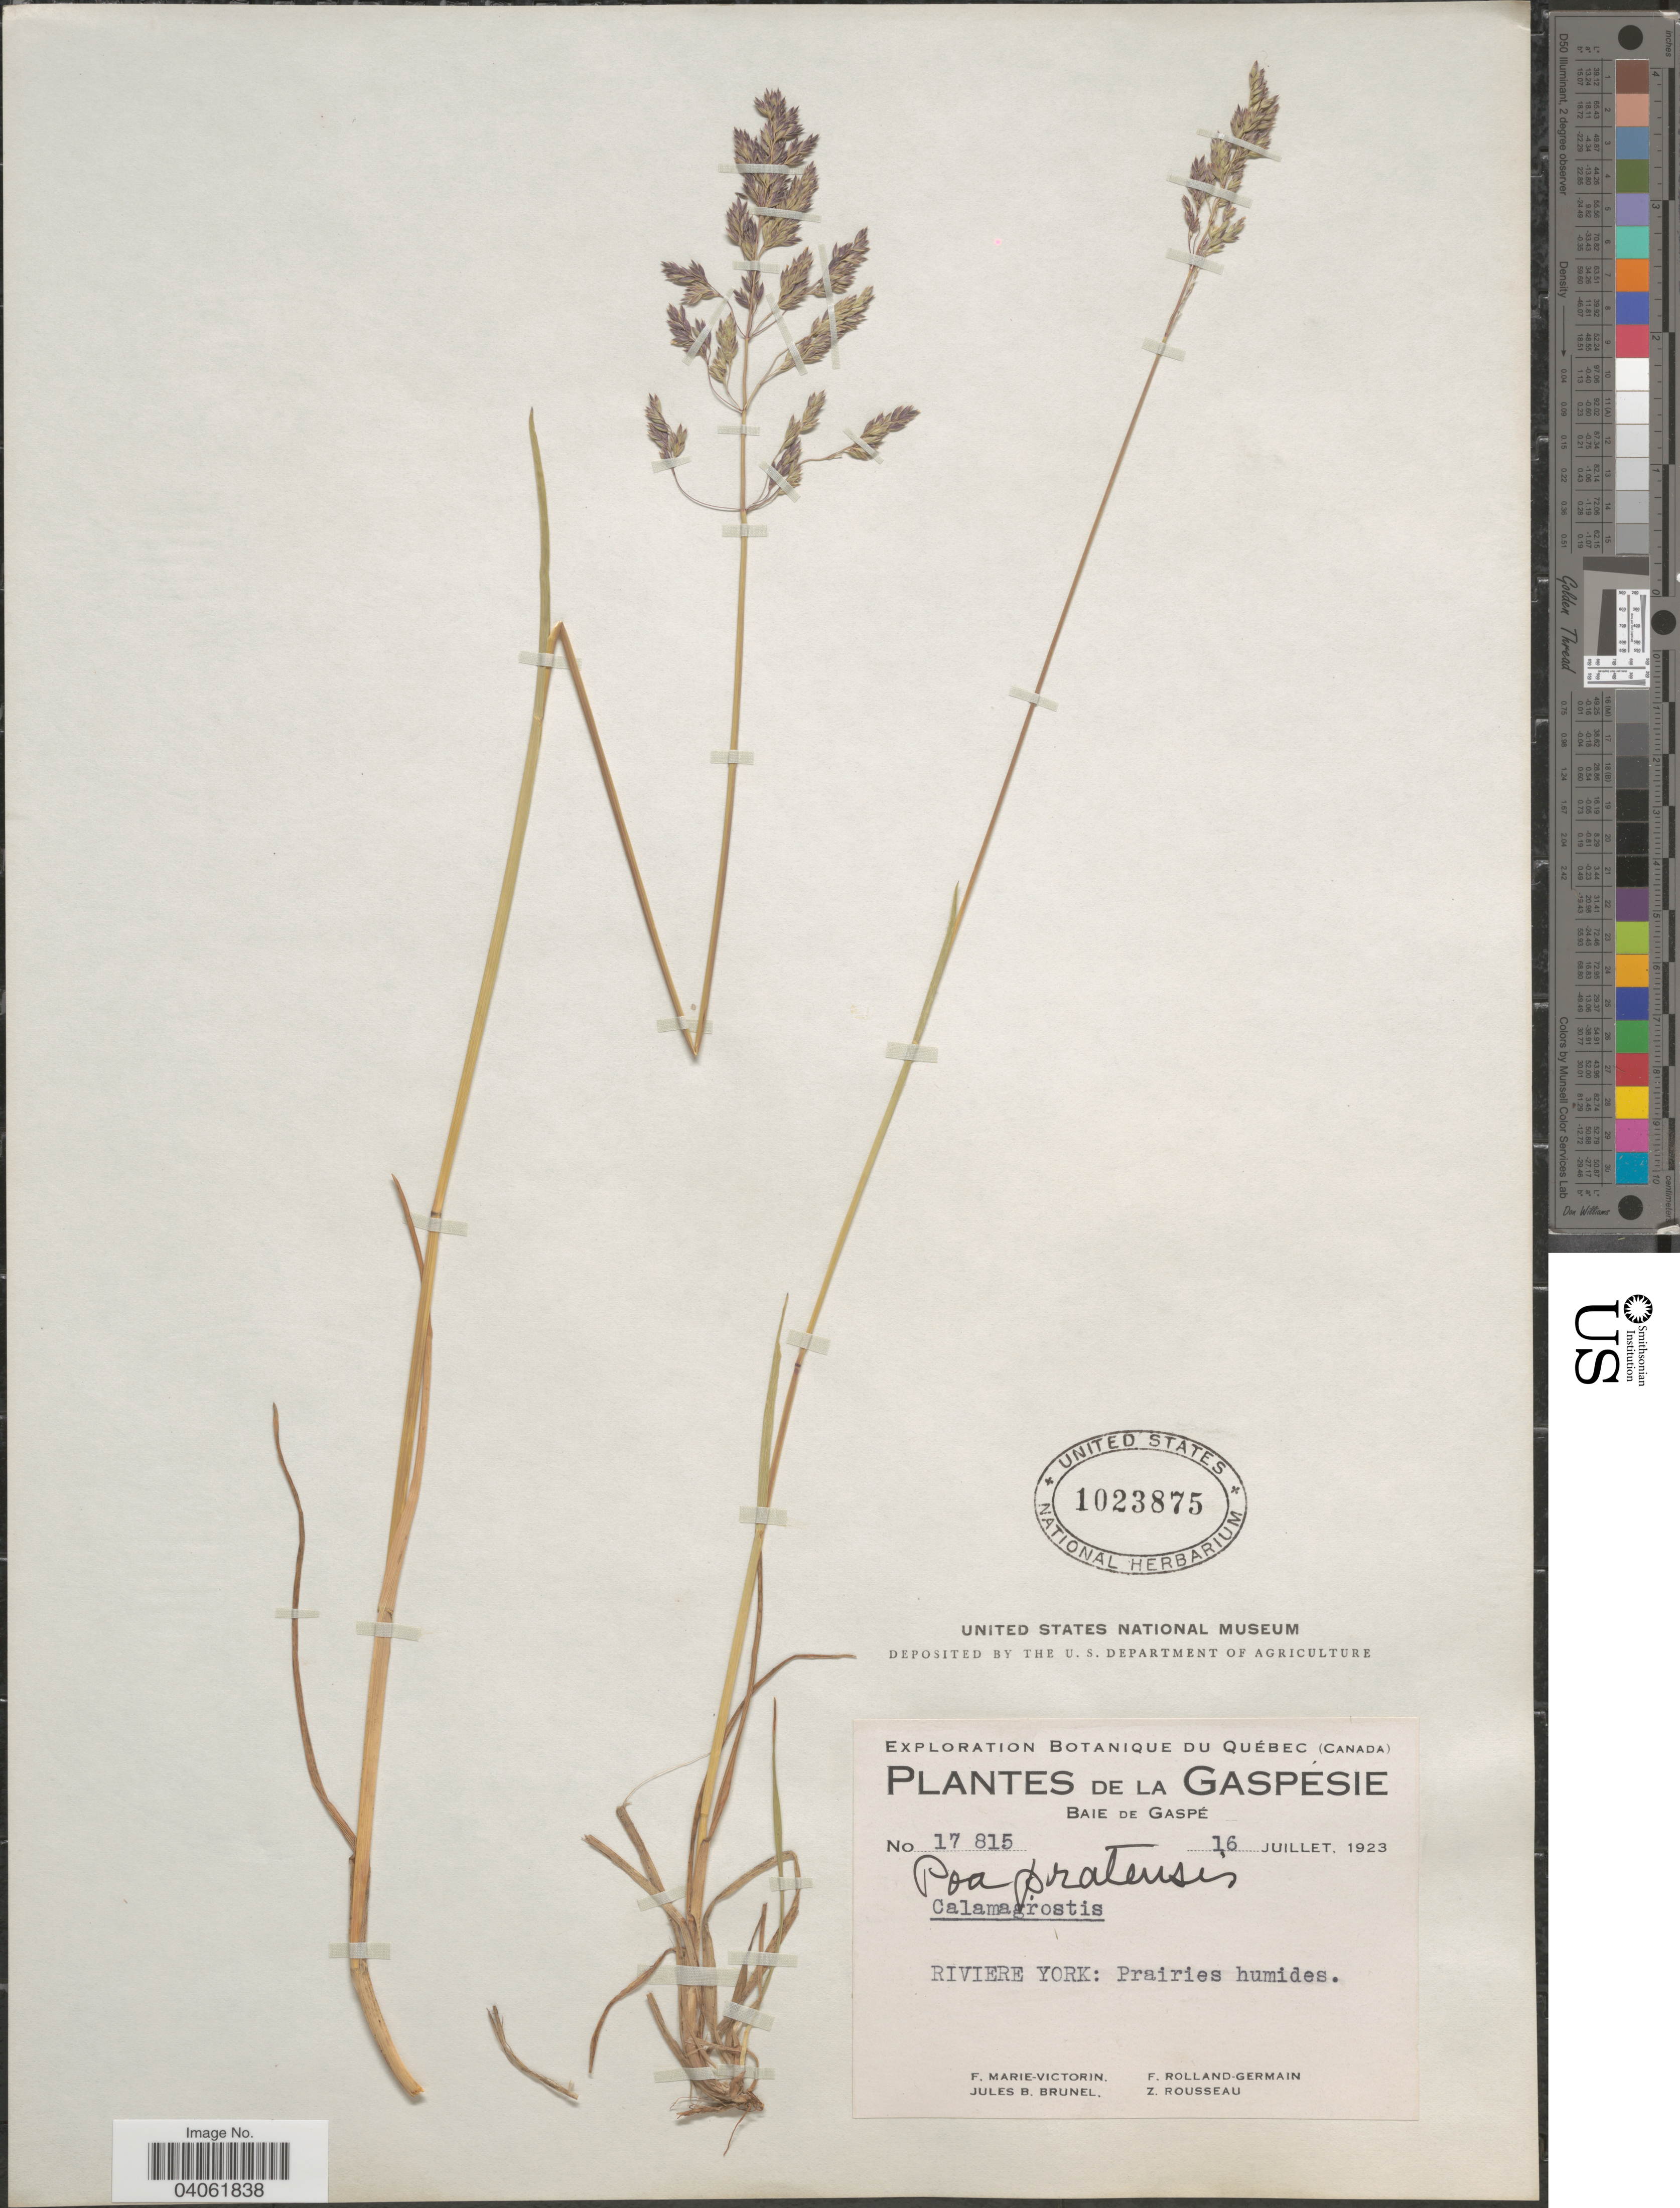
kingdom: Plantae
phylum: Tracheophyta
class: Liliopsida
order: Poales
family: Poaceae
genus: Poa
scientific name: Poa pratensis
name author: L.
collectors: F. Marie-Victorin, J. Brunel, Rolland-Germain & Z. Rousseau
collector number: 17815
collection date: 1923-07-16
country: Canada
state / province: Quebec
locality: La Gaspésie. Baie de Gaspé. Riviere York: Prairies humides.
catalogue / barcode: US 1023875